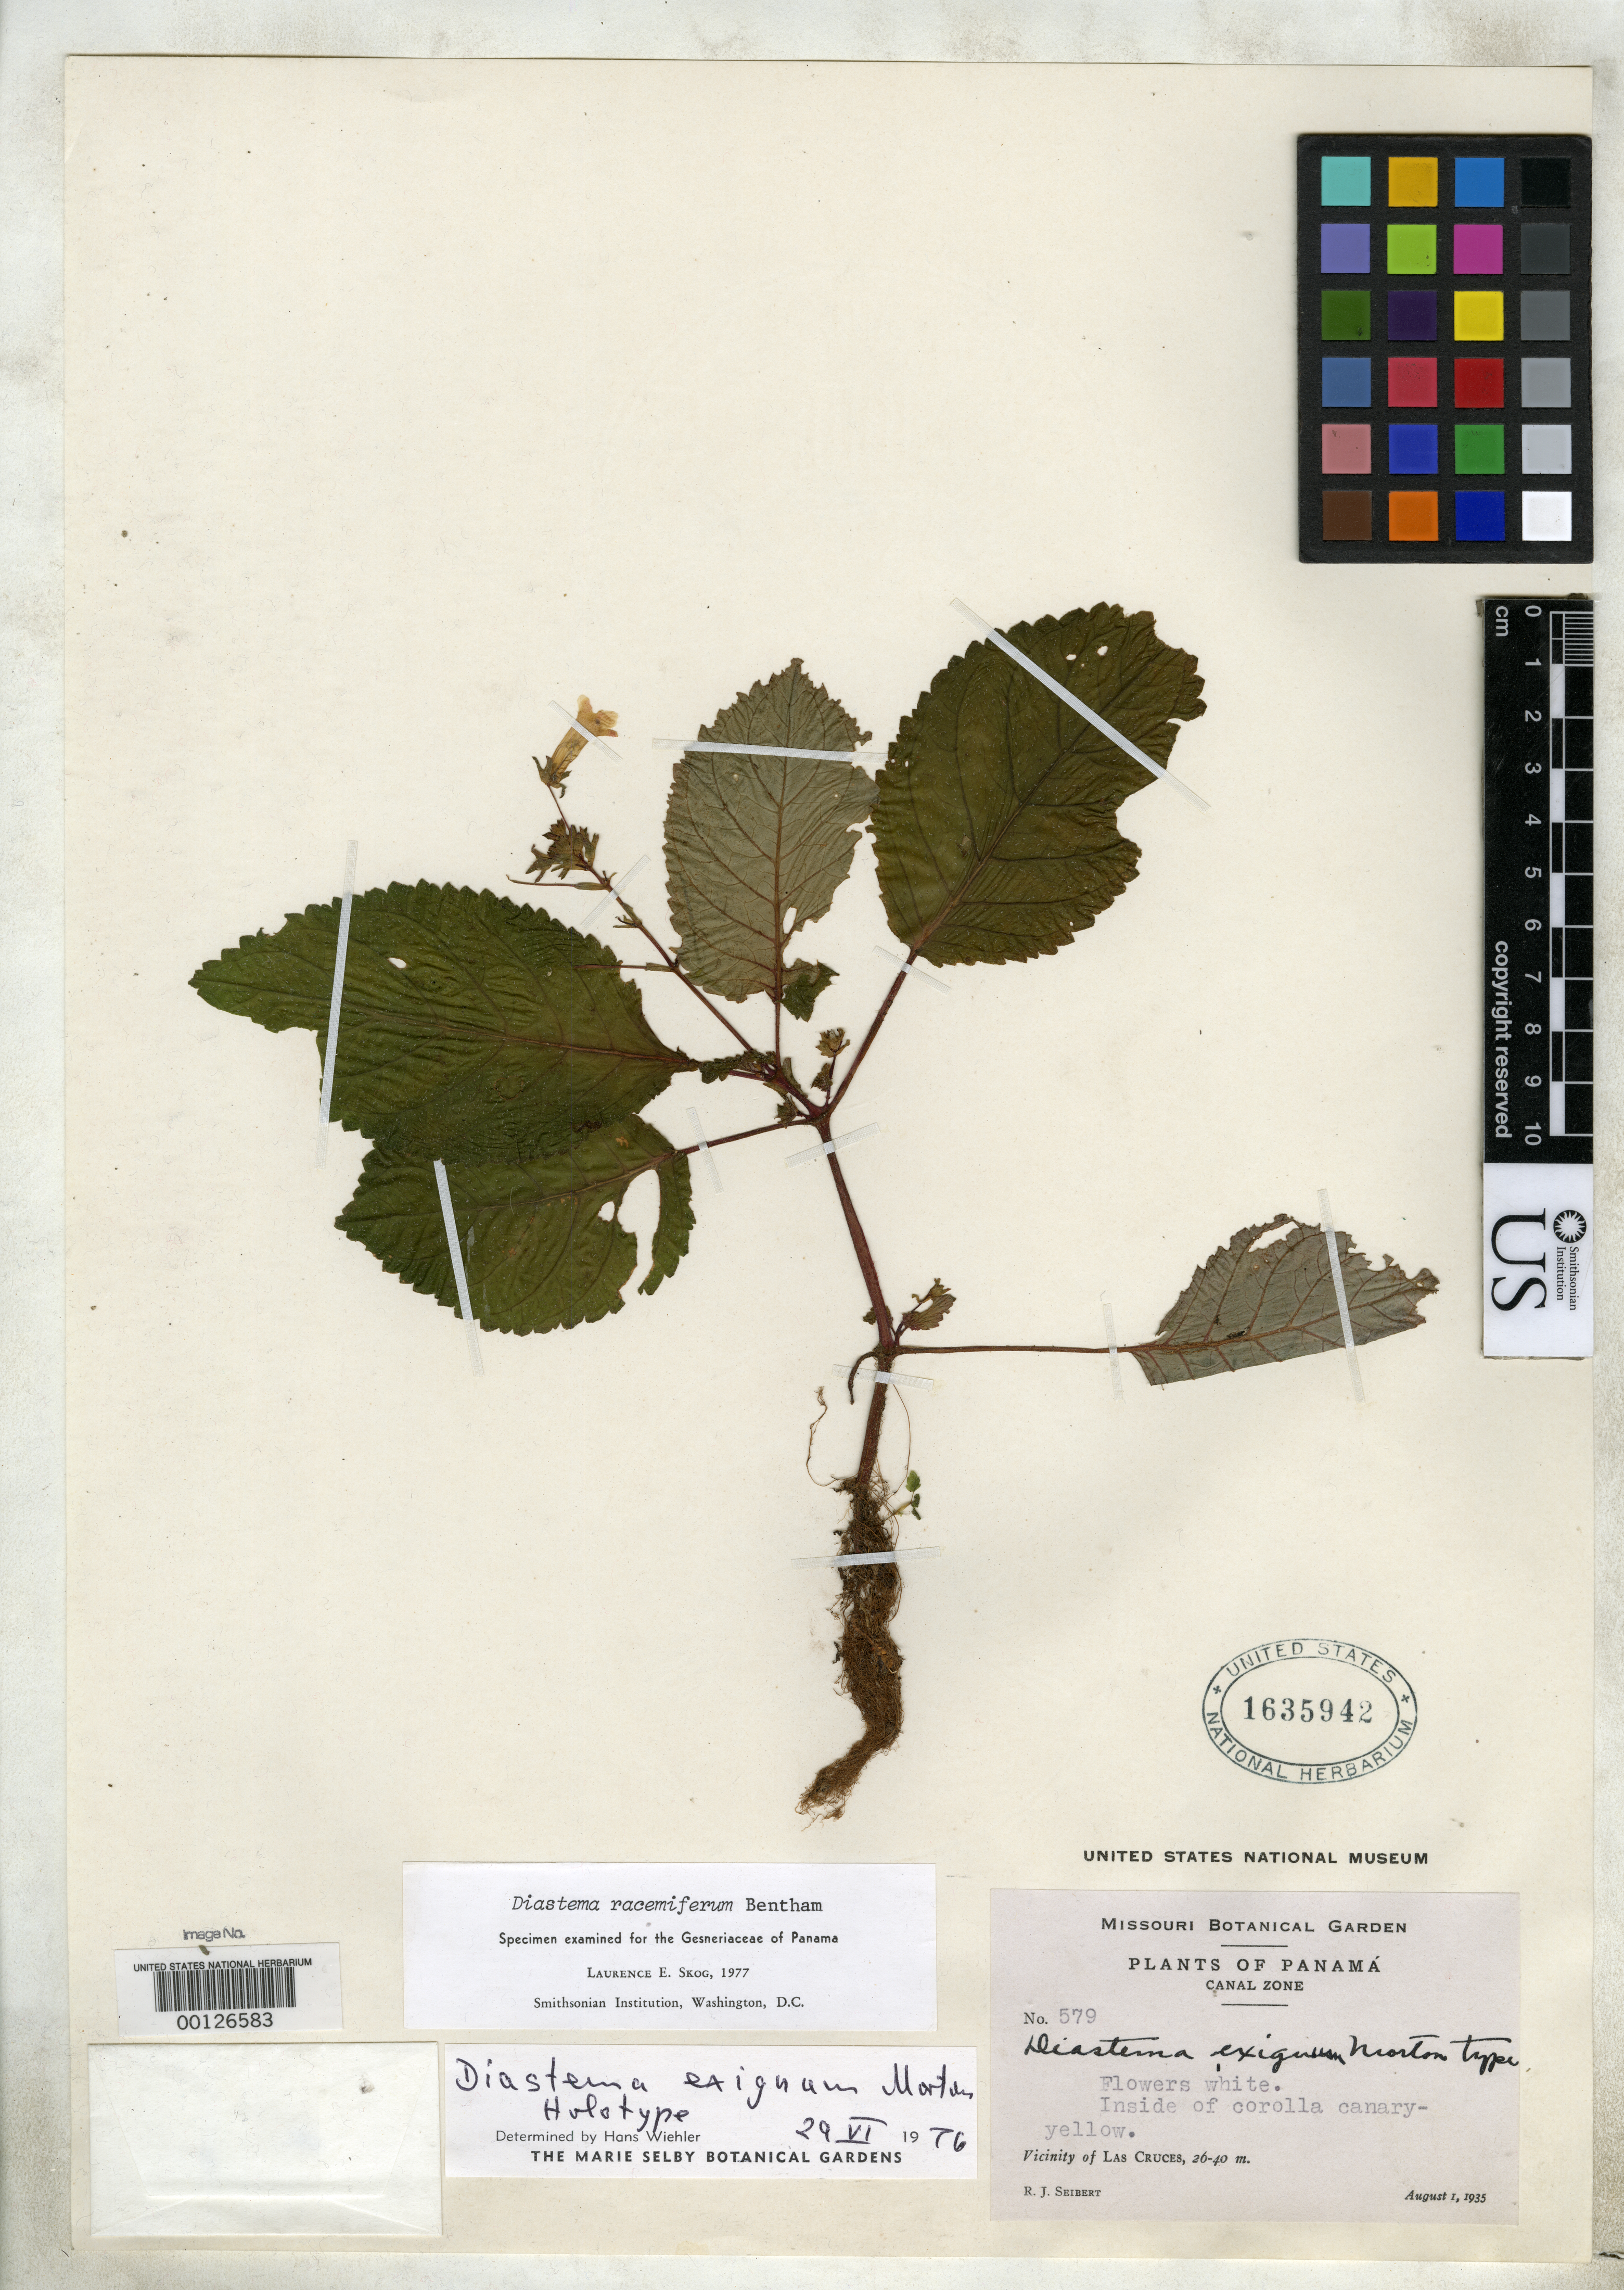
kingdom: Plantae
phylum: Tracheophyta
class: Magnoliopsida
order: Lamiales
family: Gesneriaceae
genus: Diastema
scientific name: Diastema exiguum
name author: C.V. Morton in Woodson & Seibert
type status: Holotype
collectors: R. J. Seibert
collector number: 579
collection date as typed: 23 Jul 1935 to 27 Jul 1935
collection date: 1935-07-23/1935-07-27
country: Panama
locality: Vicinity of Las Cruces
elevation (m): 26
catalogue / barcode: US 1635942